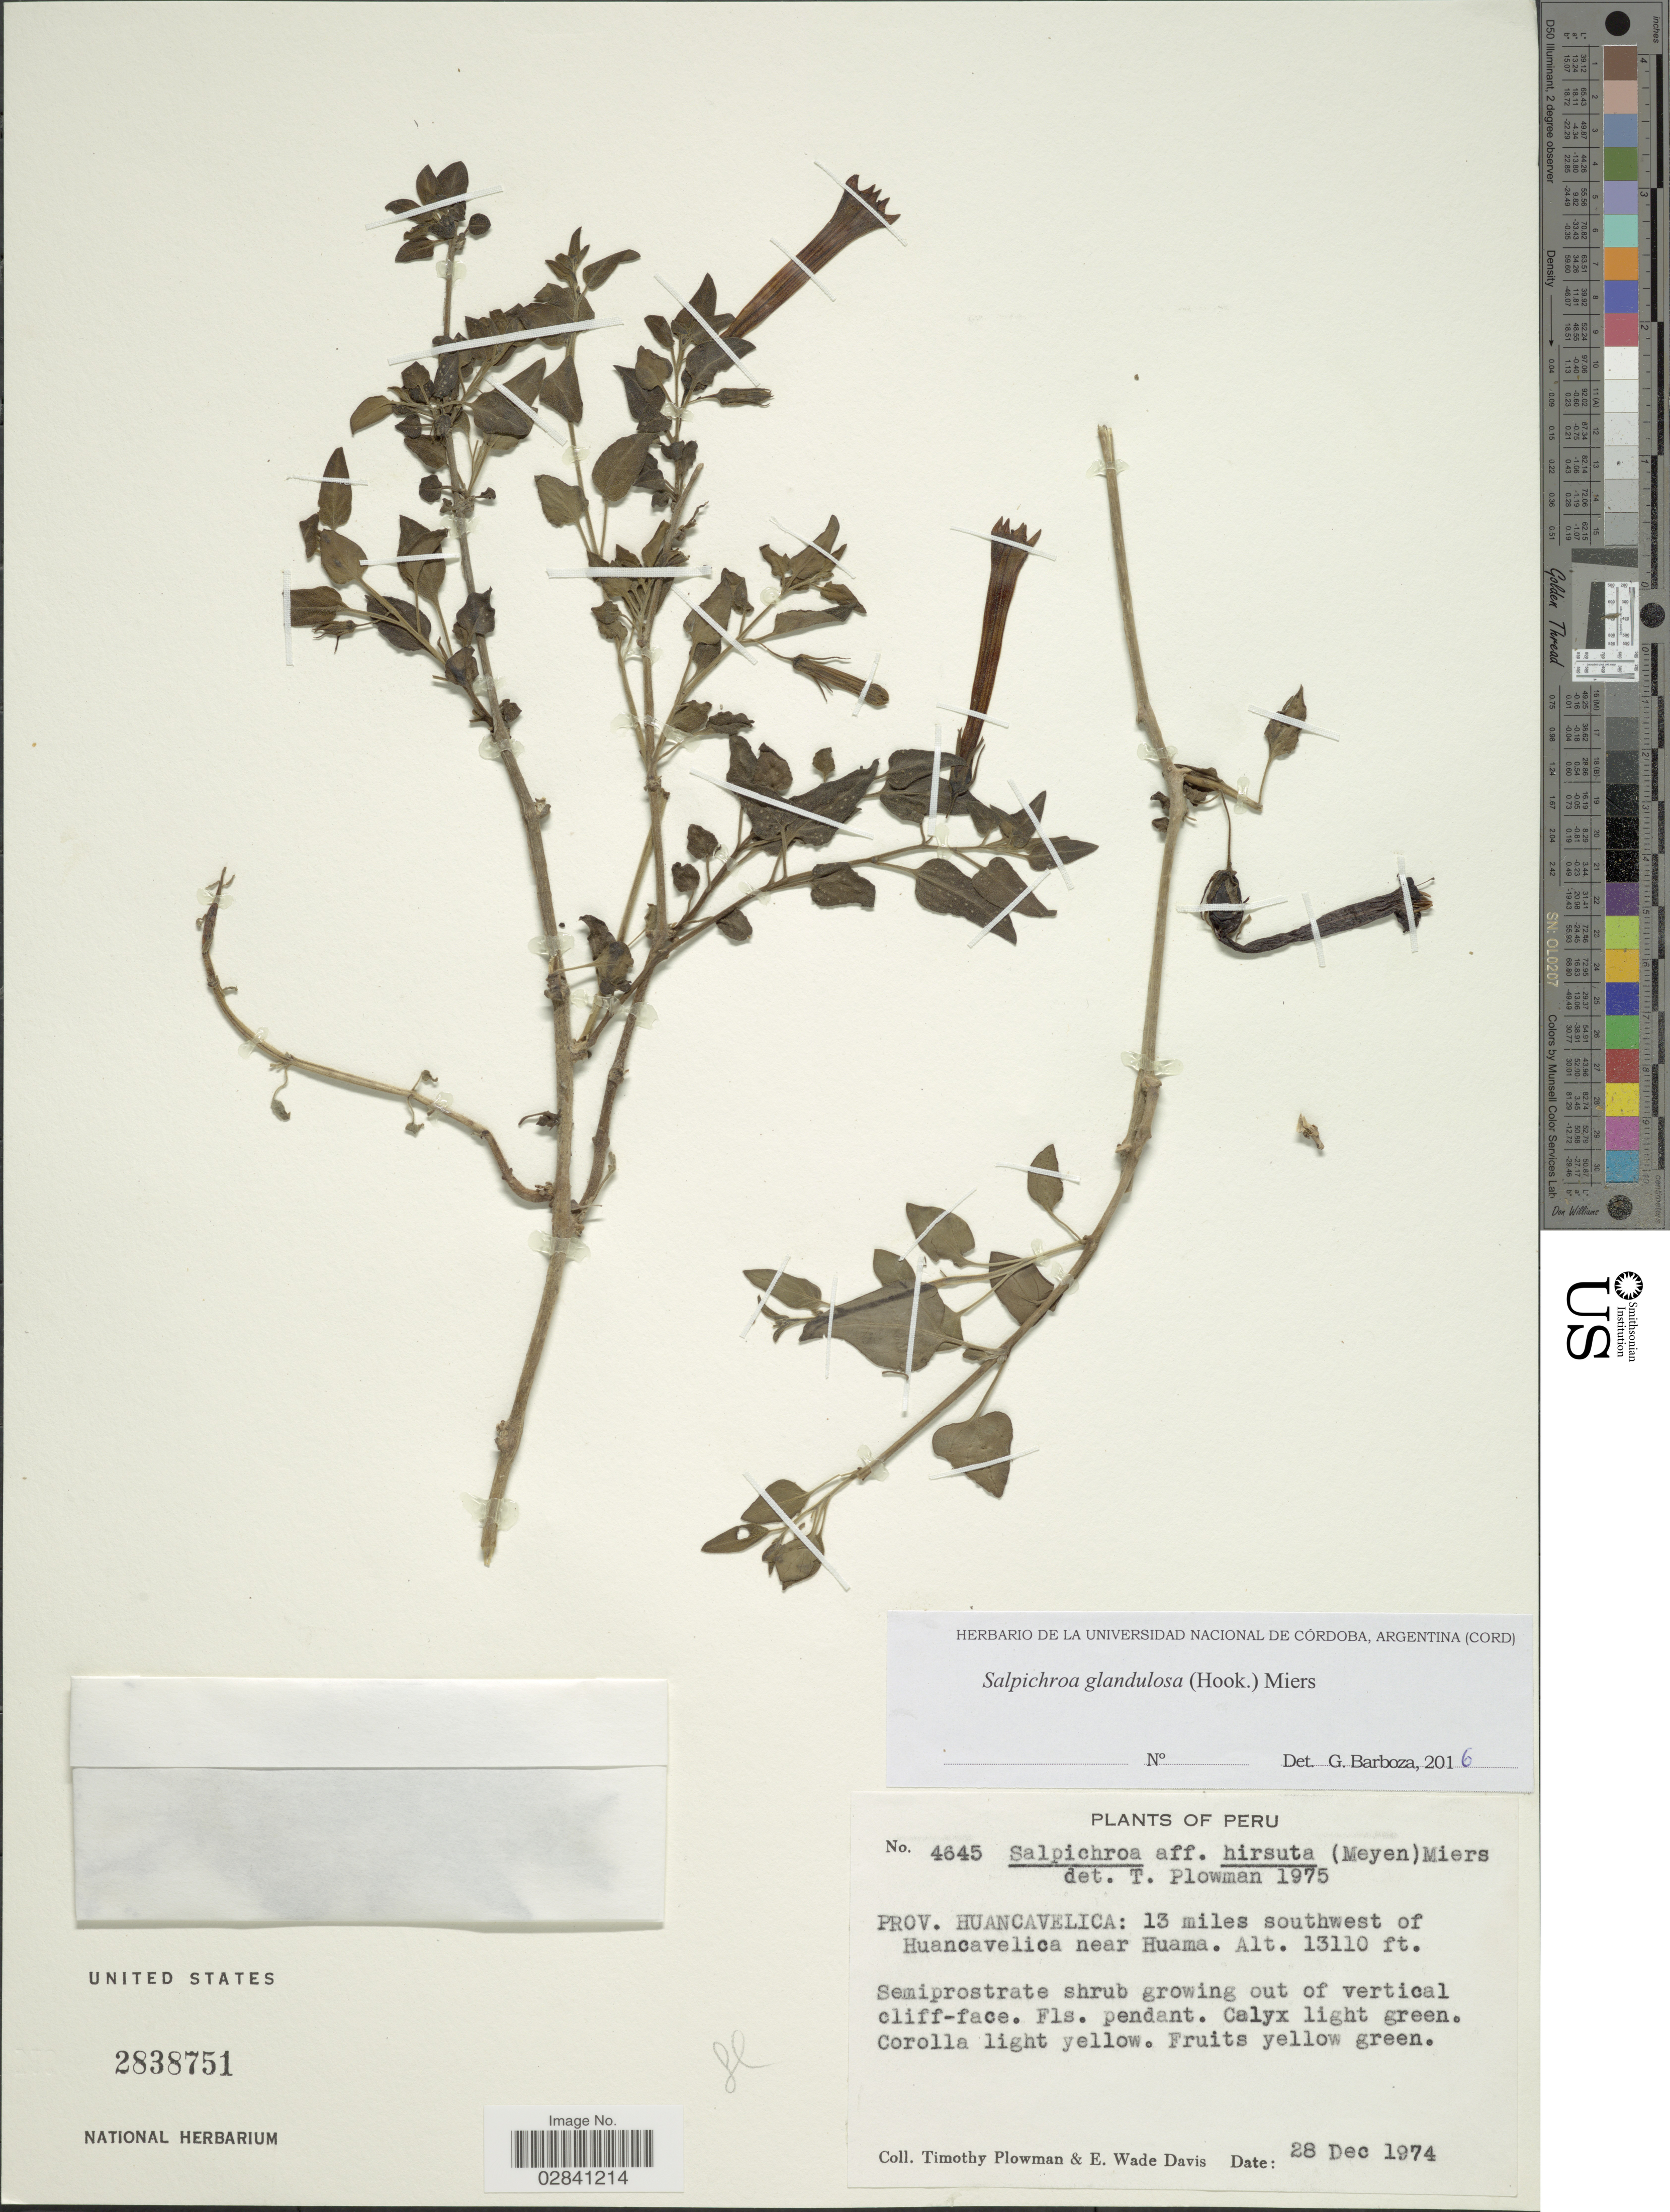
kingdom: Plantae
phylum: Tracheophyta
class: Magnoliopsida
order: Solanales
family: Solanaceae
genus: Salpichroa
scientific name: Salpichroa glandulosa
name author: (Hook.) Miers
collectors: T. Plowman & E. W. Davis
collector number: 4645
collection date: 1974-12-28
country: Peru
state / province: Huancavelica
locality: Prov. Huancavelica: 13 miles southwest of Huancavelica near Huama.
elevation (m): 3996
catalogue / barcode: US 2838751